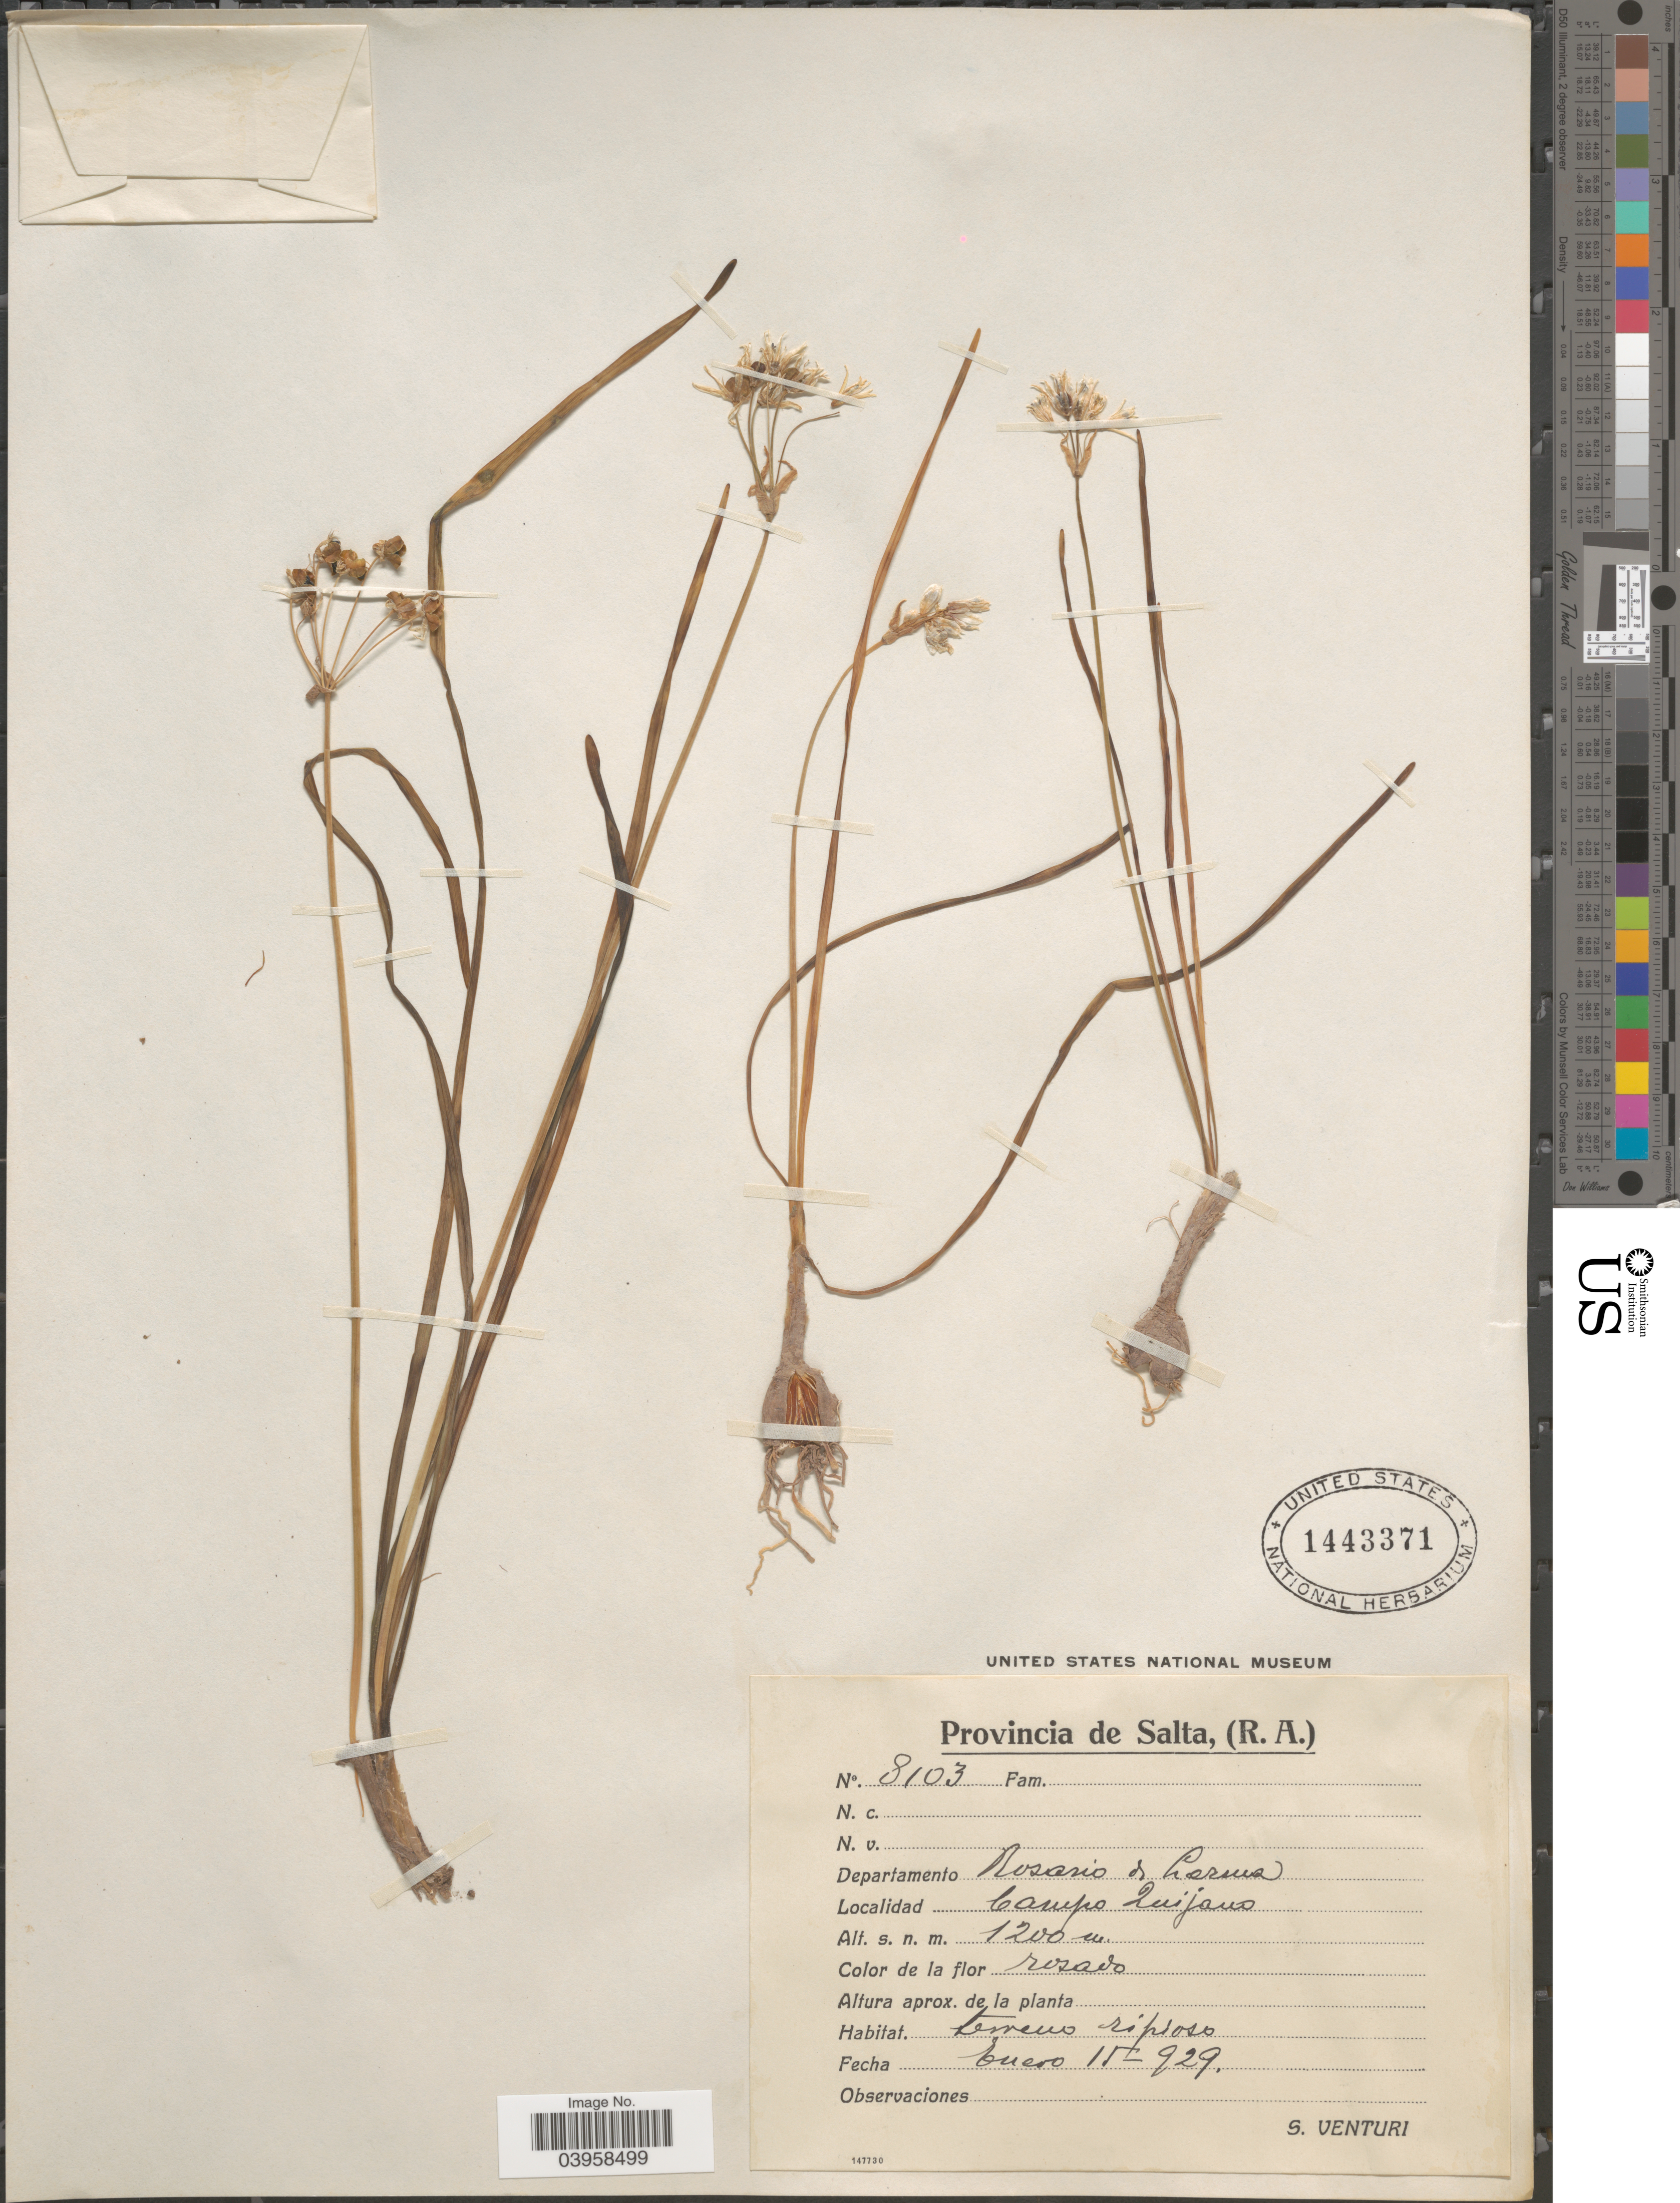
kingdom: Plantae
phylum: Tracheophyta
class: Liliopsida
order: Asparagales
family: Amaryllidaceae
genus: Nothoscordum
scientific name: Nothoscordum sp.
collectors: S. Venturi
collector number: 8103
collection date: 1929-01-15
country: Argentina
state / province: Salta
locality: Departamento Rosario de Lerma. Campo Quijano.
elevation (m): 1200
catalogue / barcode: US 1443371